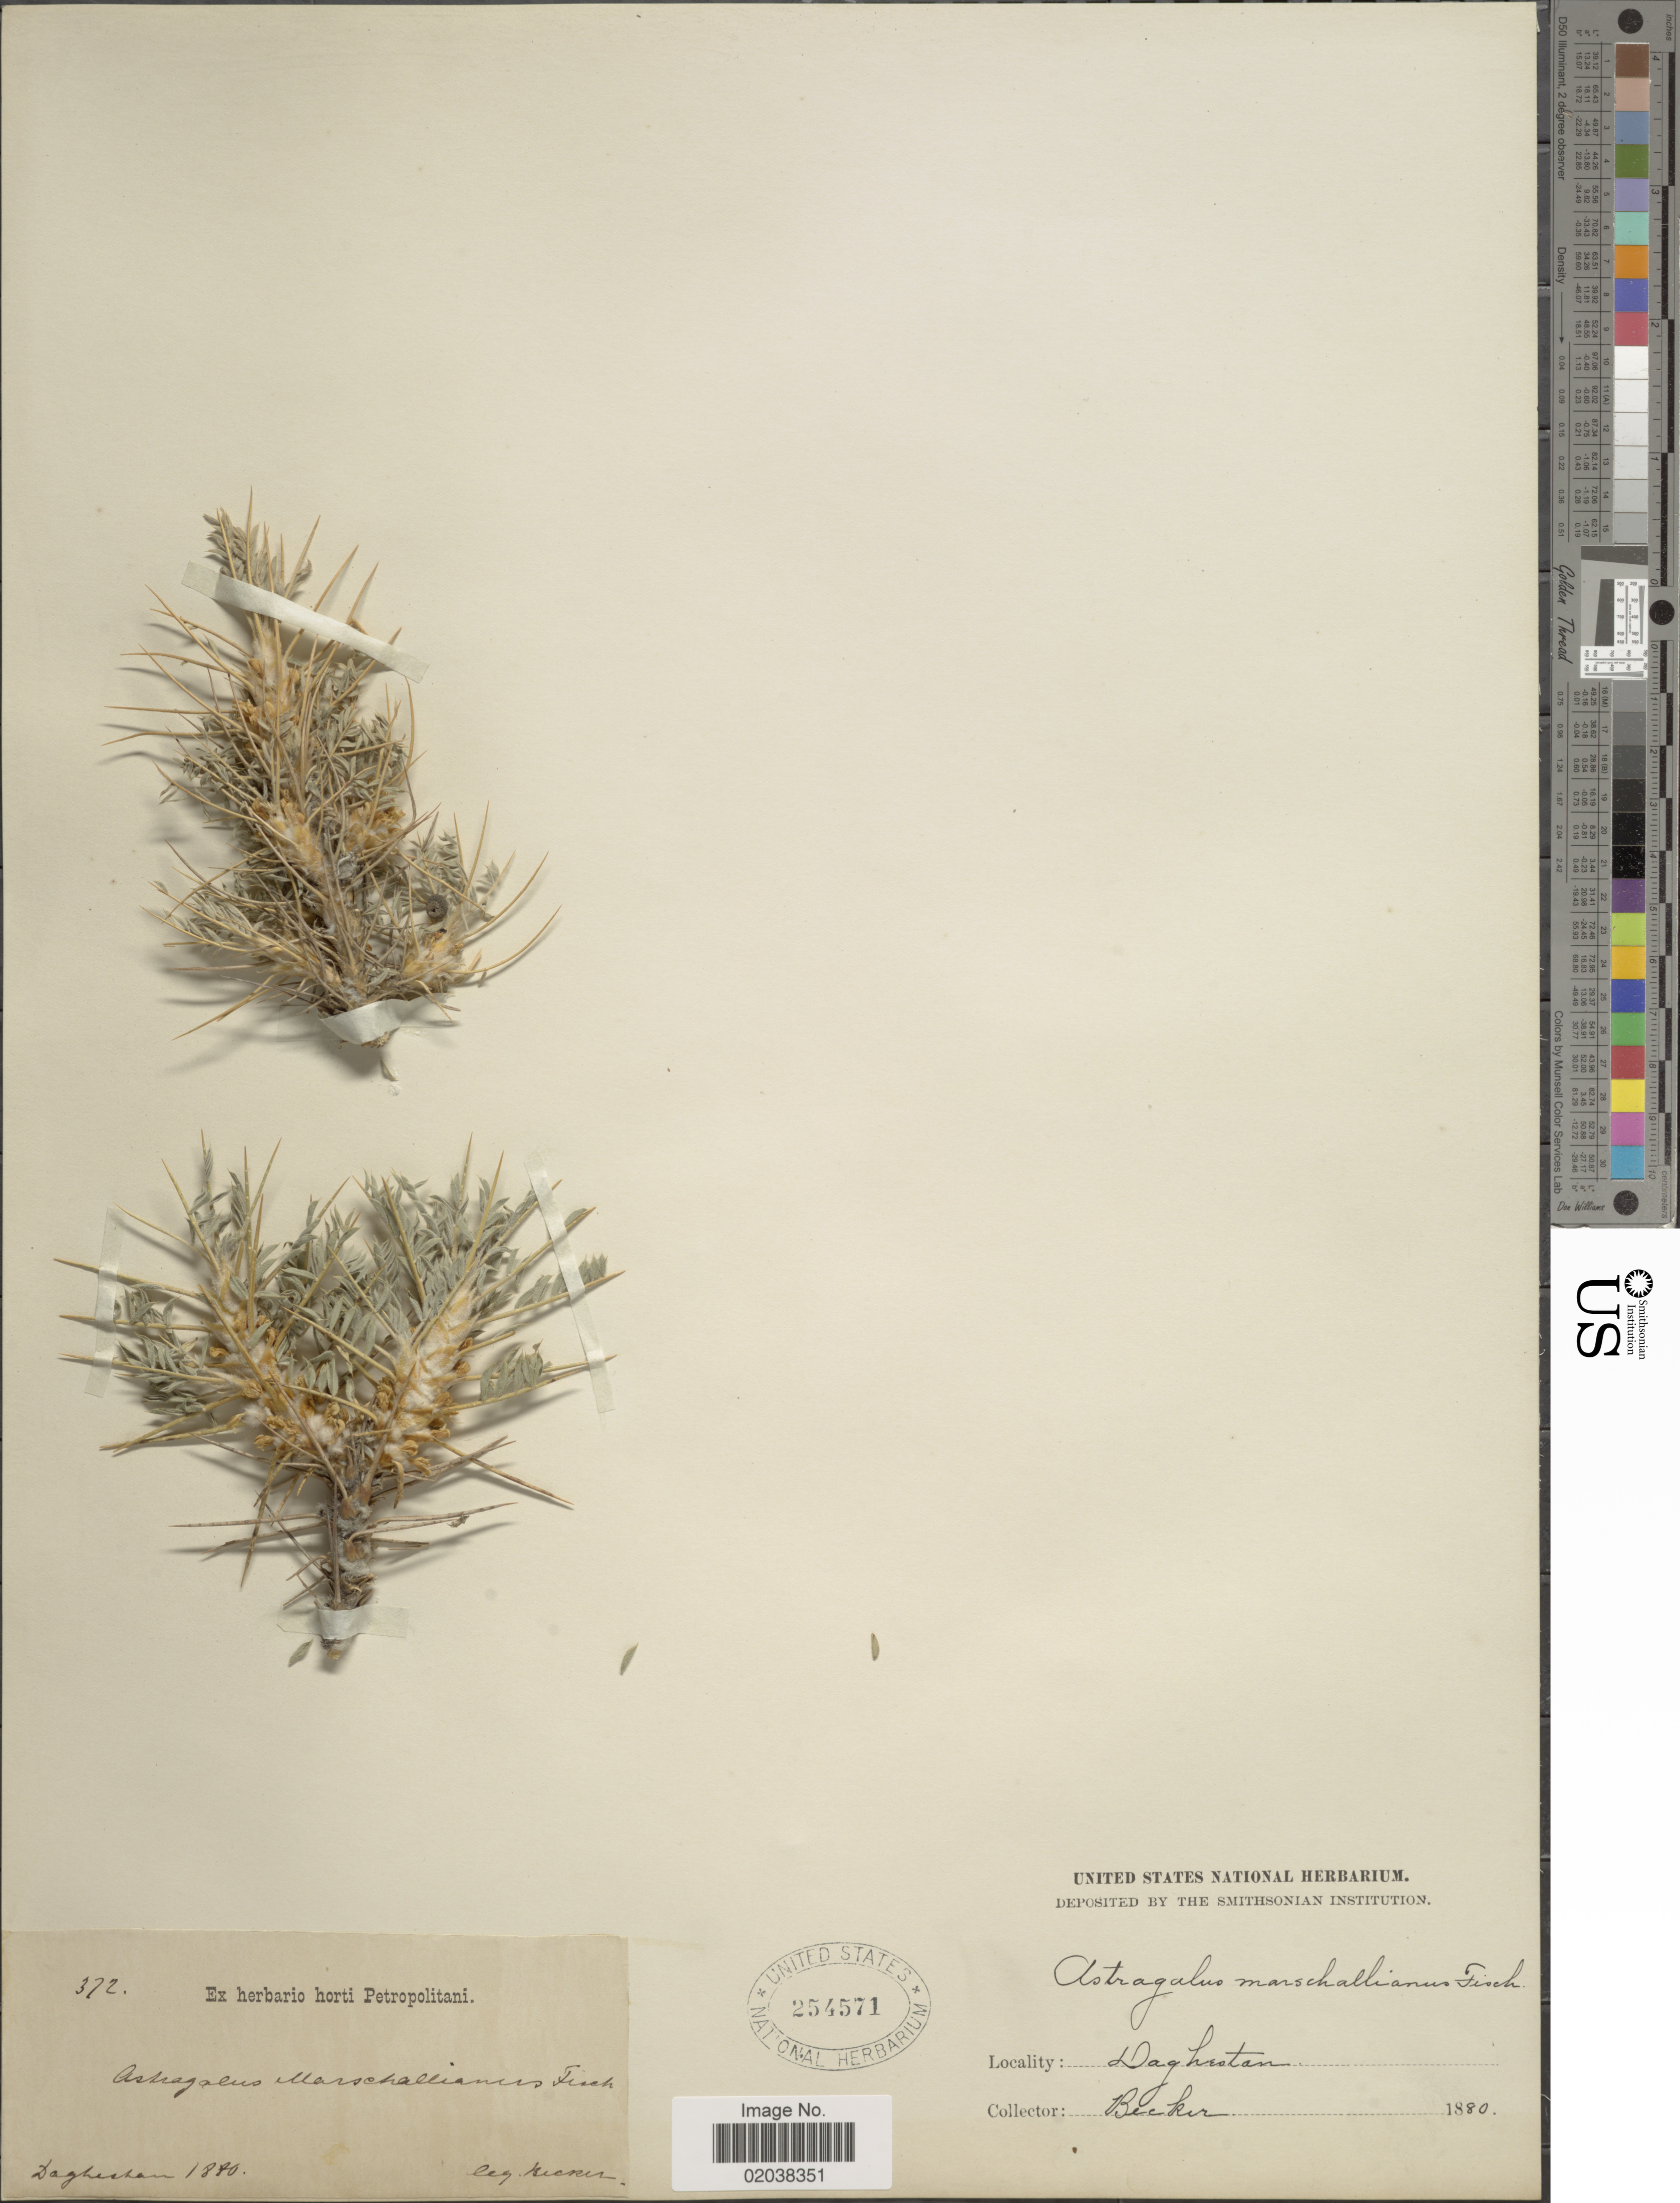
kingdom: Plantae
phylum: Tracheophyta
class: Magnoliopsida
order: Fabales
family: Fabaceae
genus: Astragalus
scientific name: Astragalus marschallianus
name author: Fisch.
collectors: -. Becker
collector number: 372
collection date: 1880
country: Russian Federation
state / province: Dagestan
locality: Daghestan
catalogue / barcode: US 254571